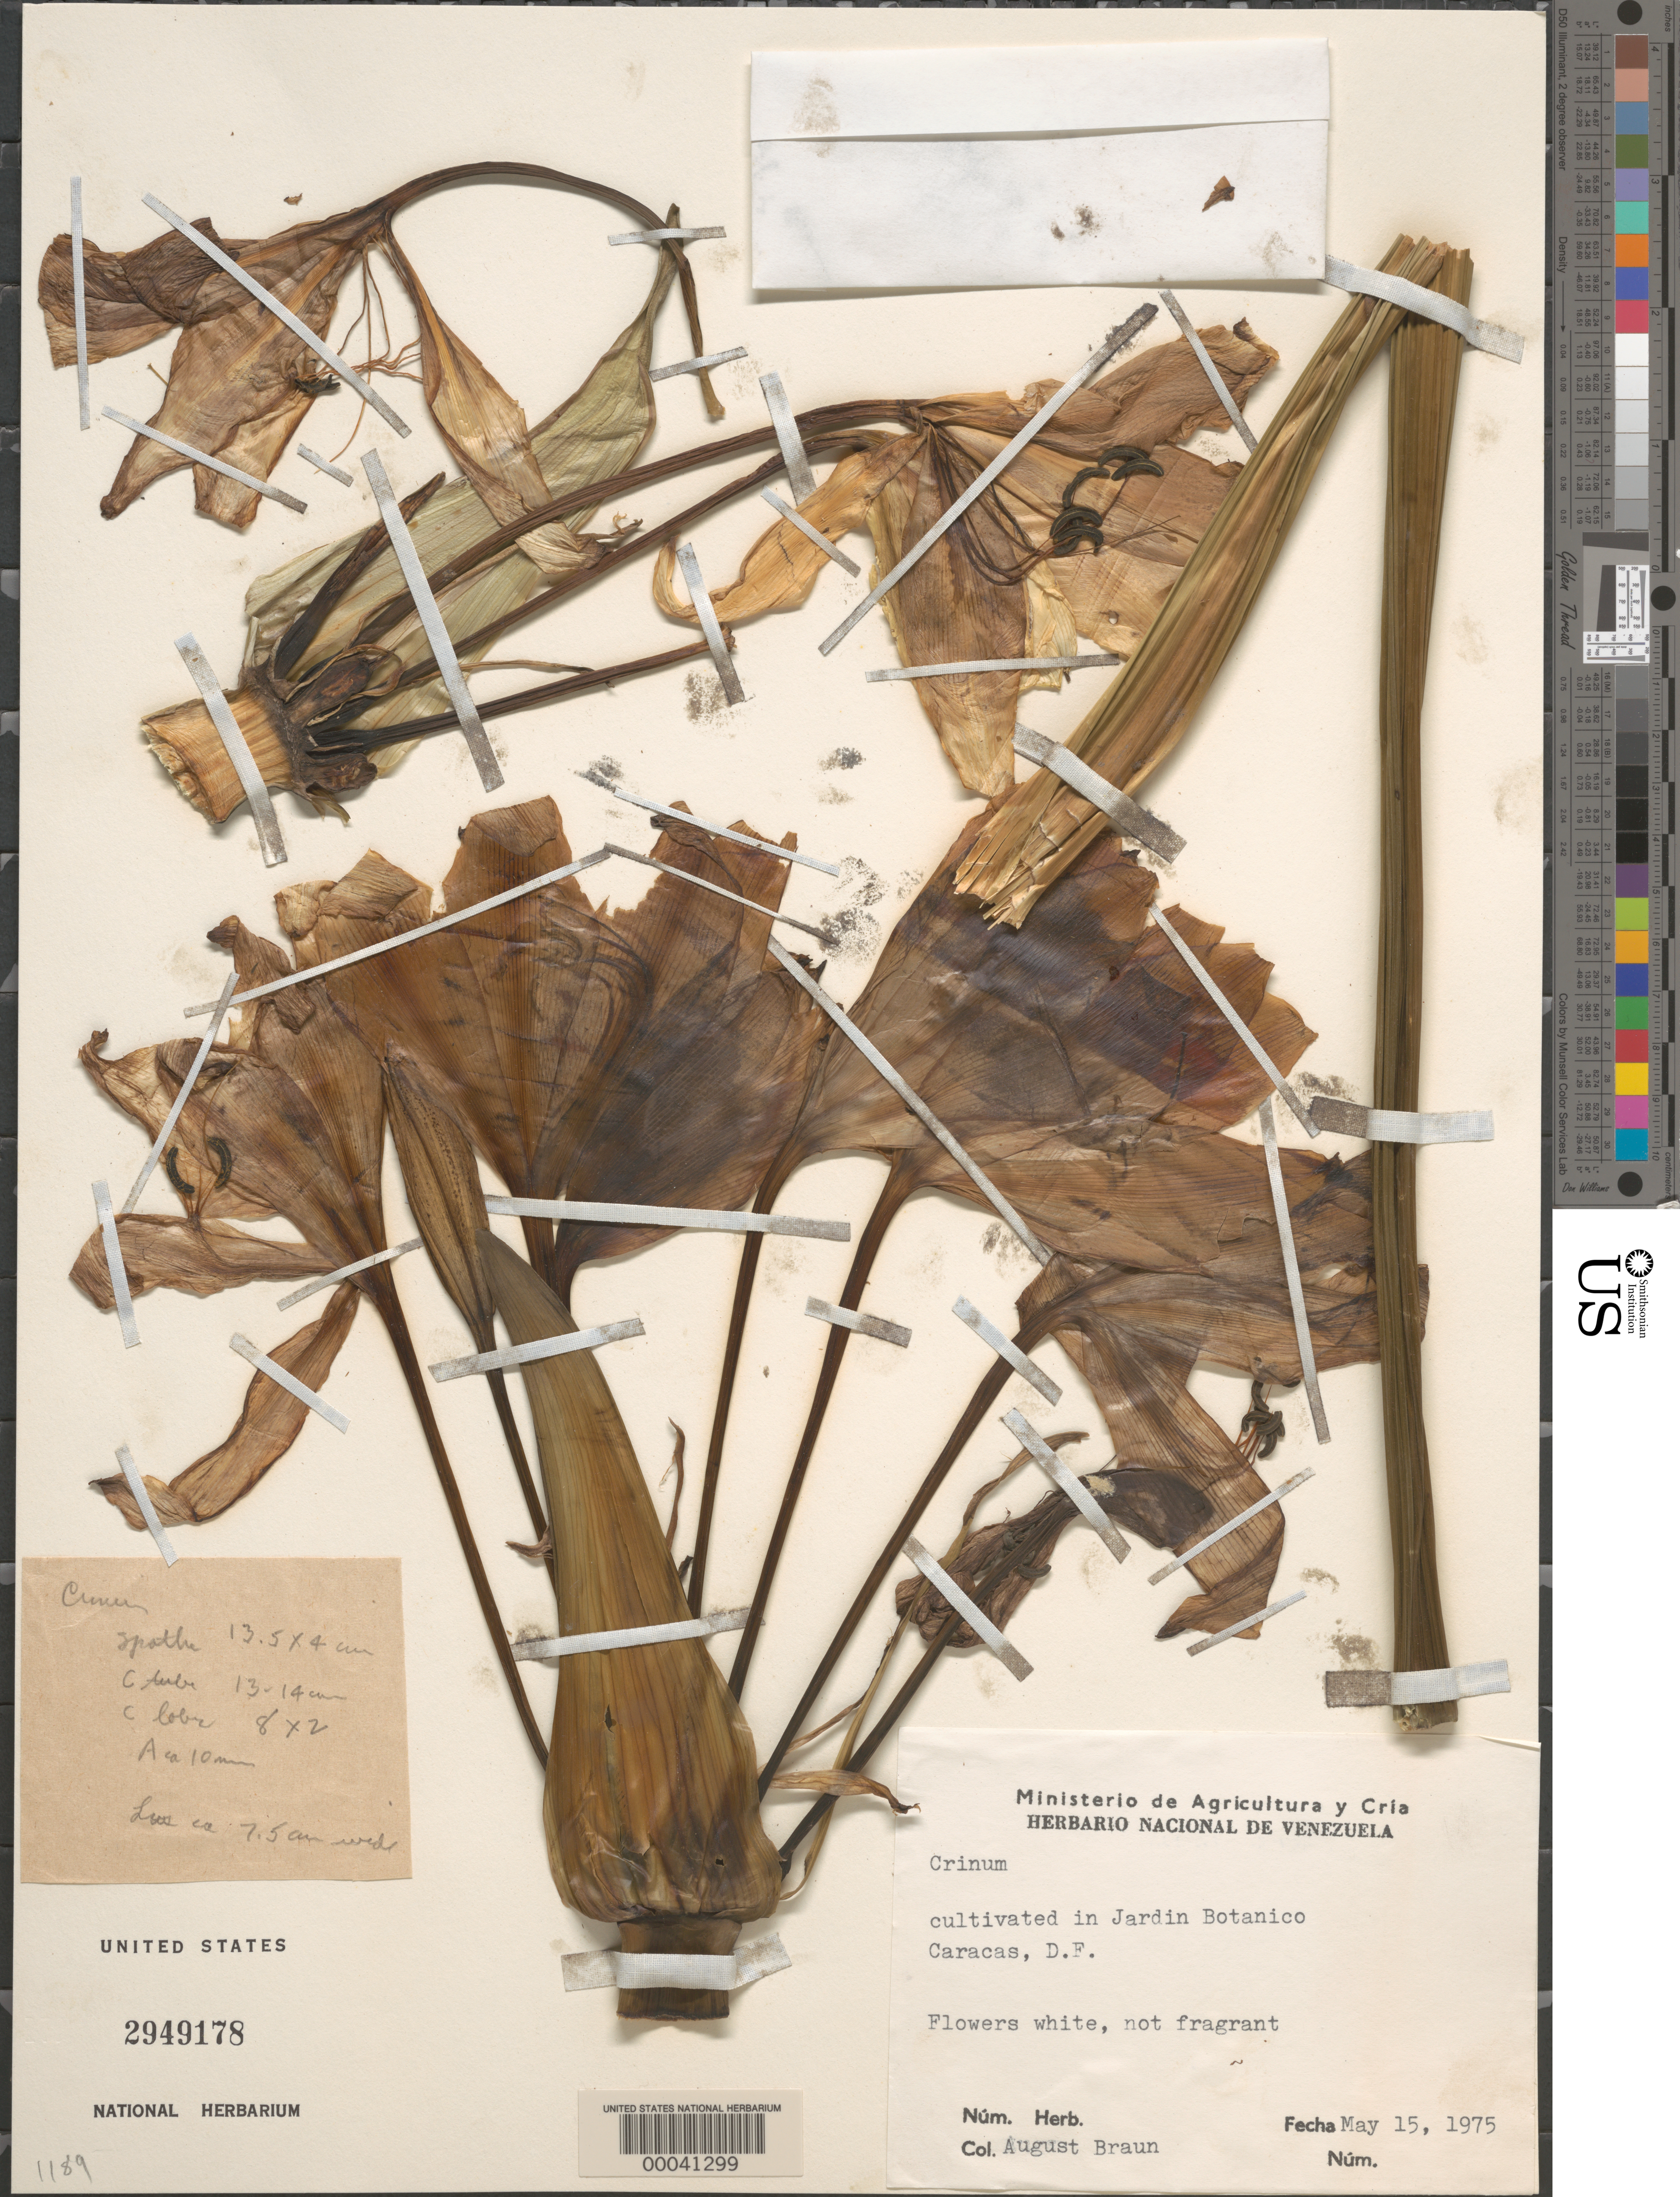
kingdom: Plantae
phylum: Tracheophyta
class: Liliopsida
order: Asparagales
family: Amaryllidaceae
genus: Crinum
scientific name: Crinum sp.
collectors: A. Braun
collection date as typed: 15 May 1975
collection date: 1975-05-15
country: Venezuela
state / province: Distrito Federal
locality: Caracas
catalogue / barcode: US 2949178